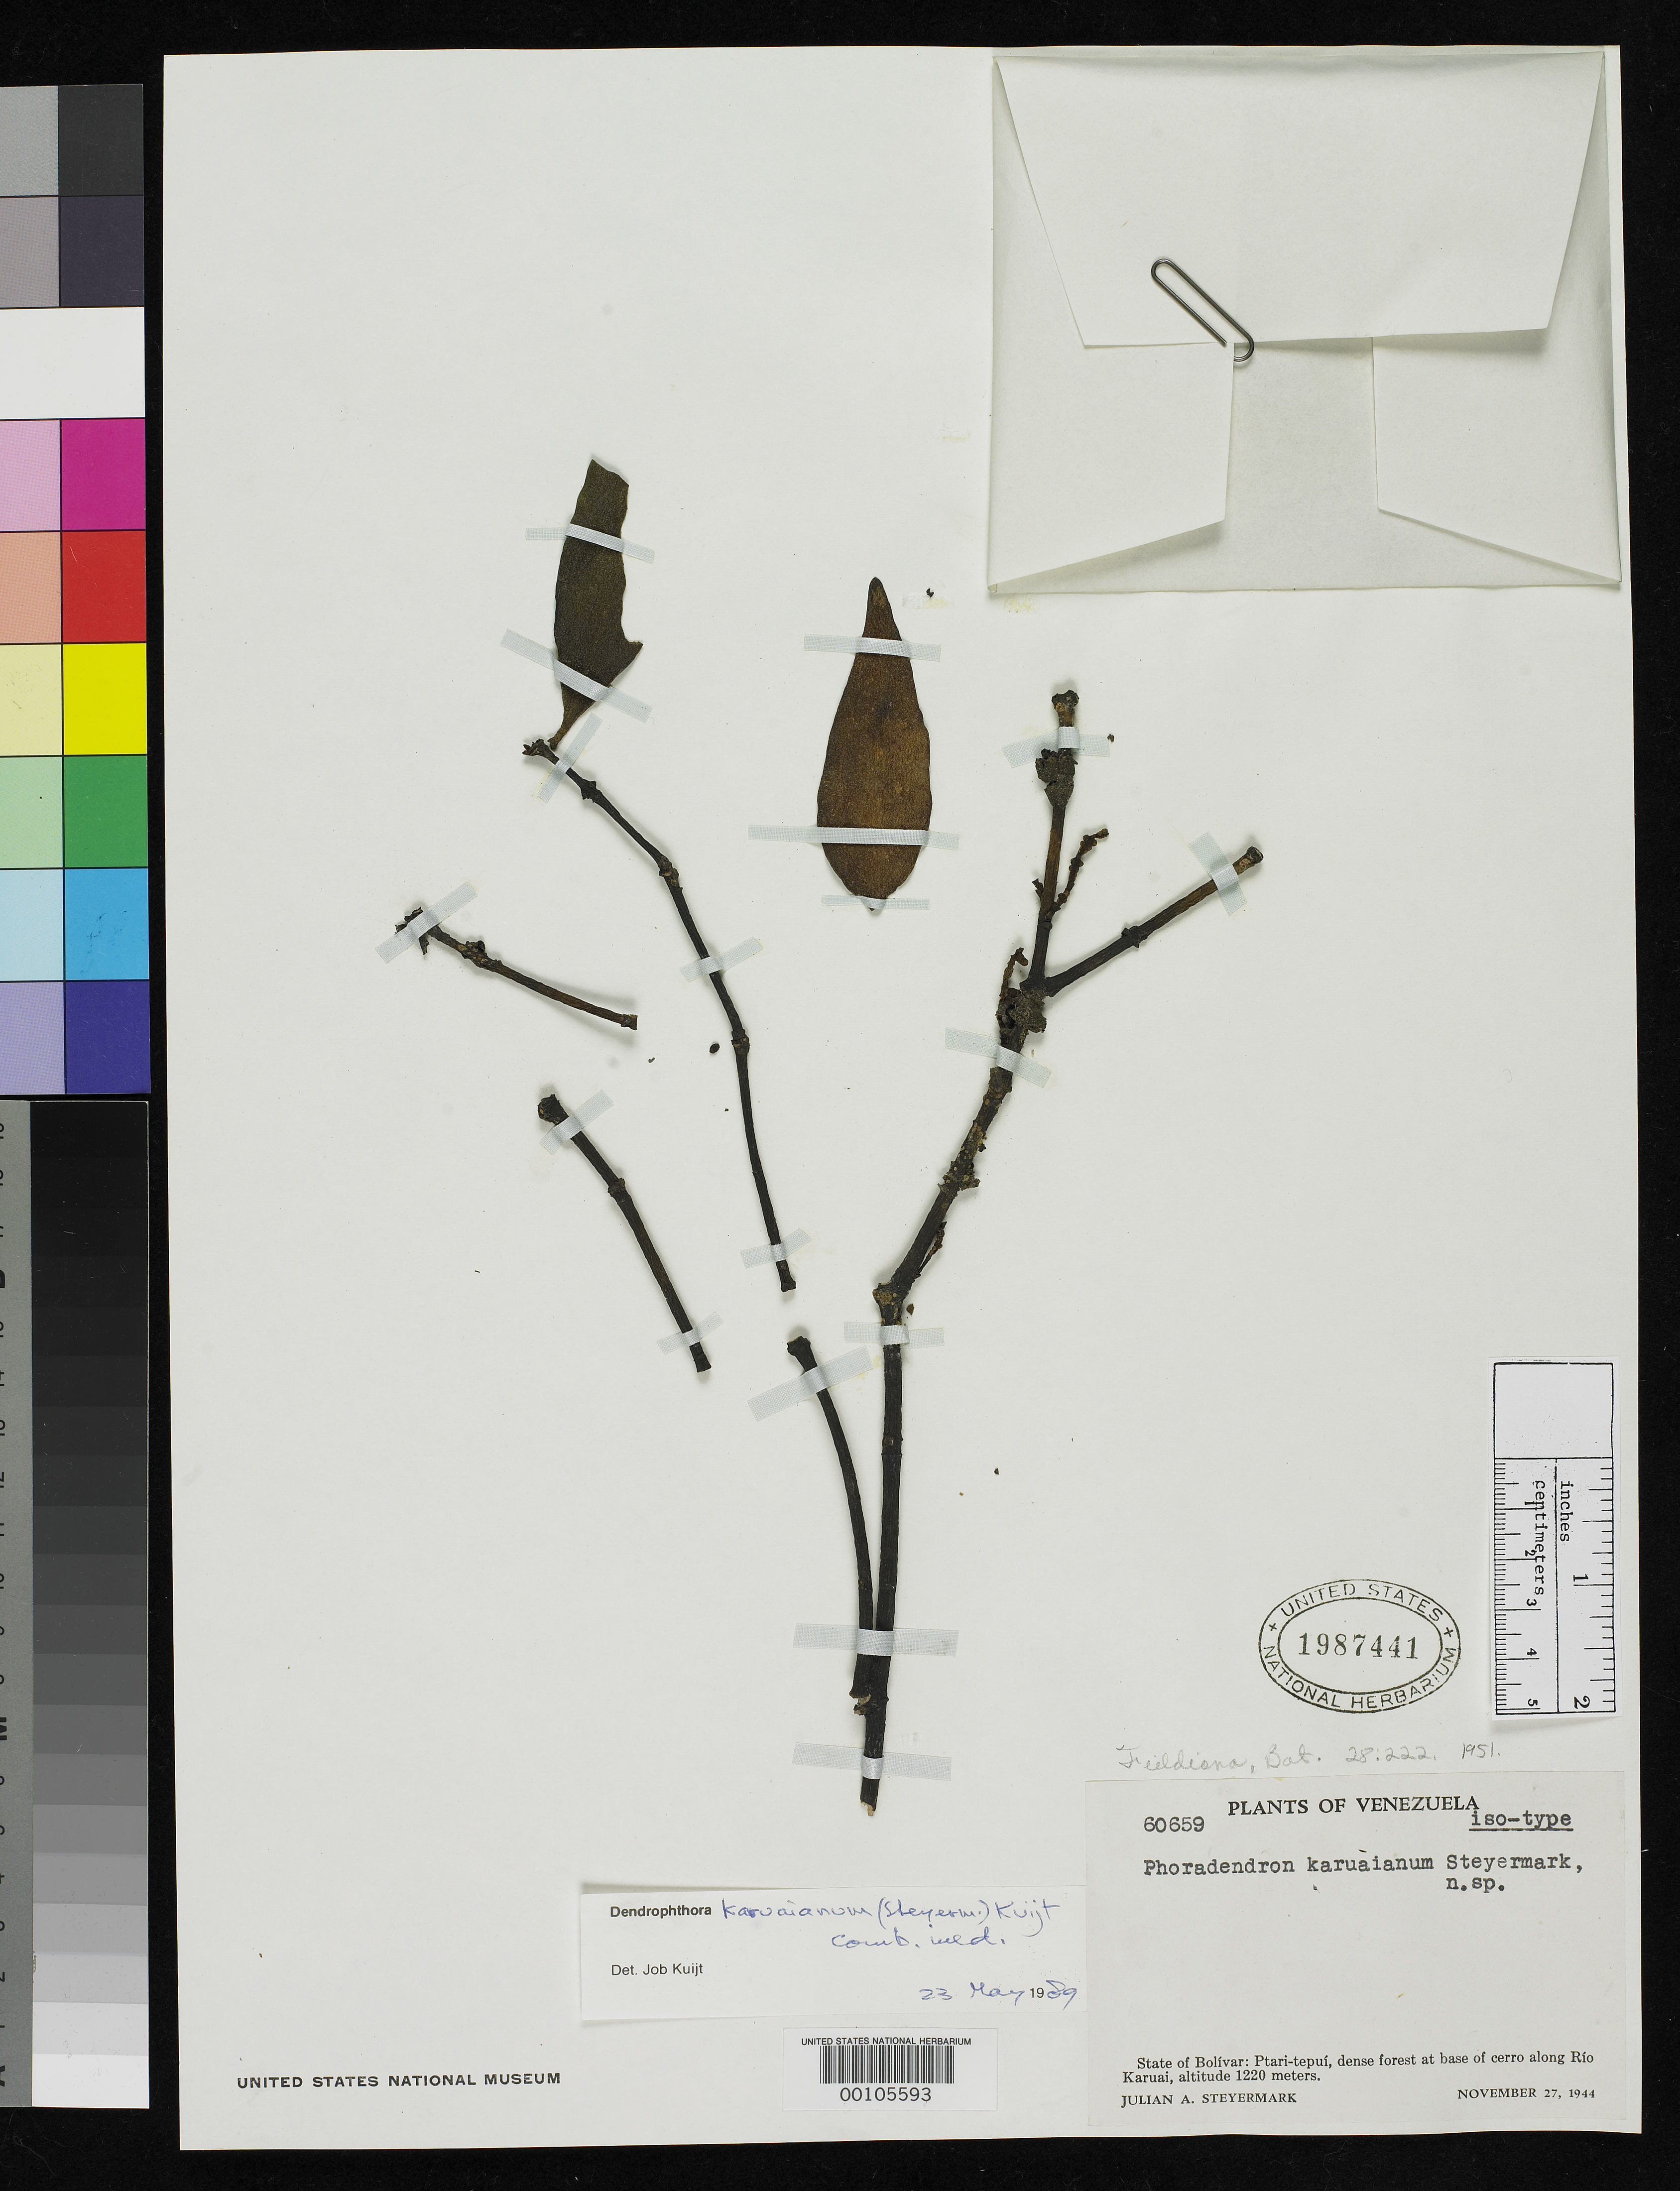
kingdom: Plantae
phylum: Tracheophyta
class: Magnoliopsida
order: Santalales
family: Viscaceae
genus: Phoradendron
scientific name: Phoradendron karuaianum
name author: Steyerm.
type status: Isotype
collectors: J. Steyermark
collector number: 60659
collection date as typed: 27 Nov 1944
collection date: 1944-11-27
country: Venezuela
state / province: Bolivar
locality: Ptari-tepui, Rio Karuai.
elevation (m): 1220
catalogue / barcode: US 1987441